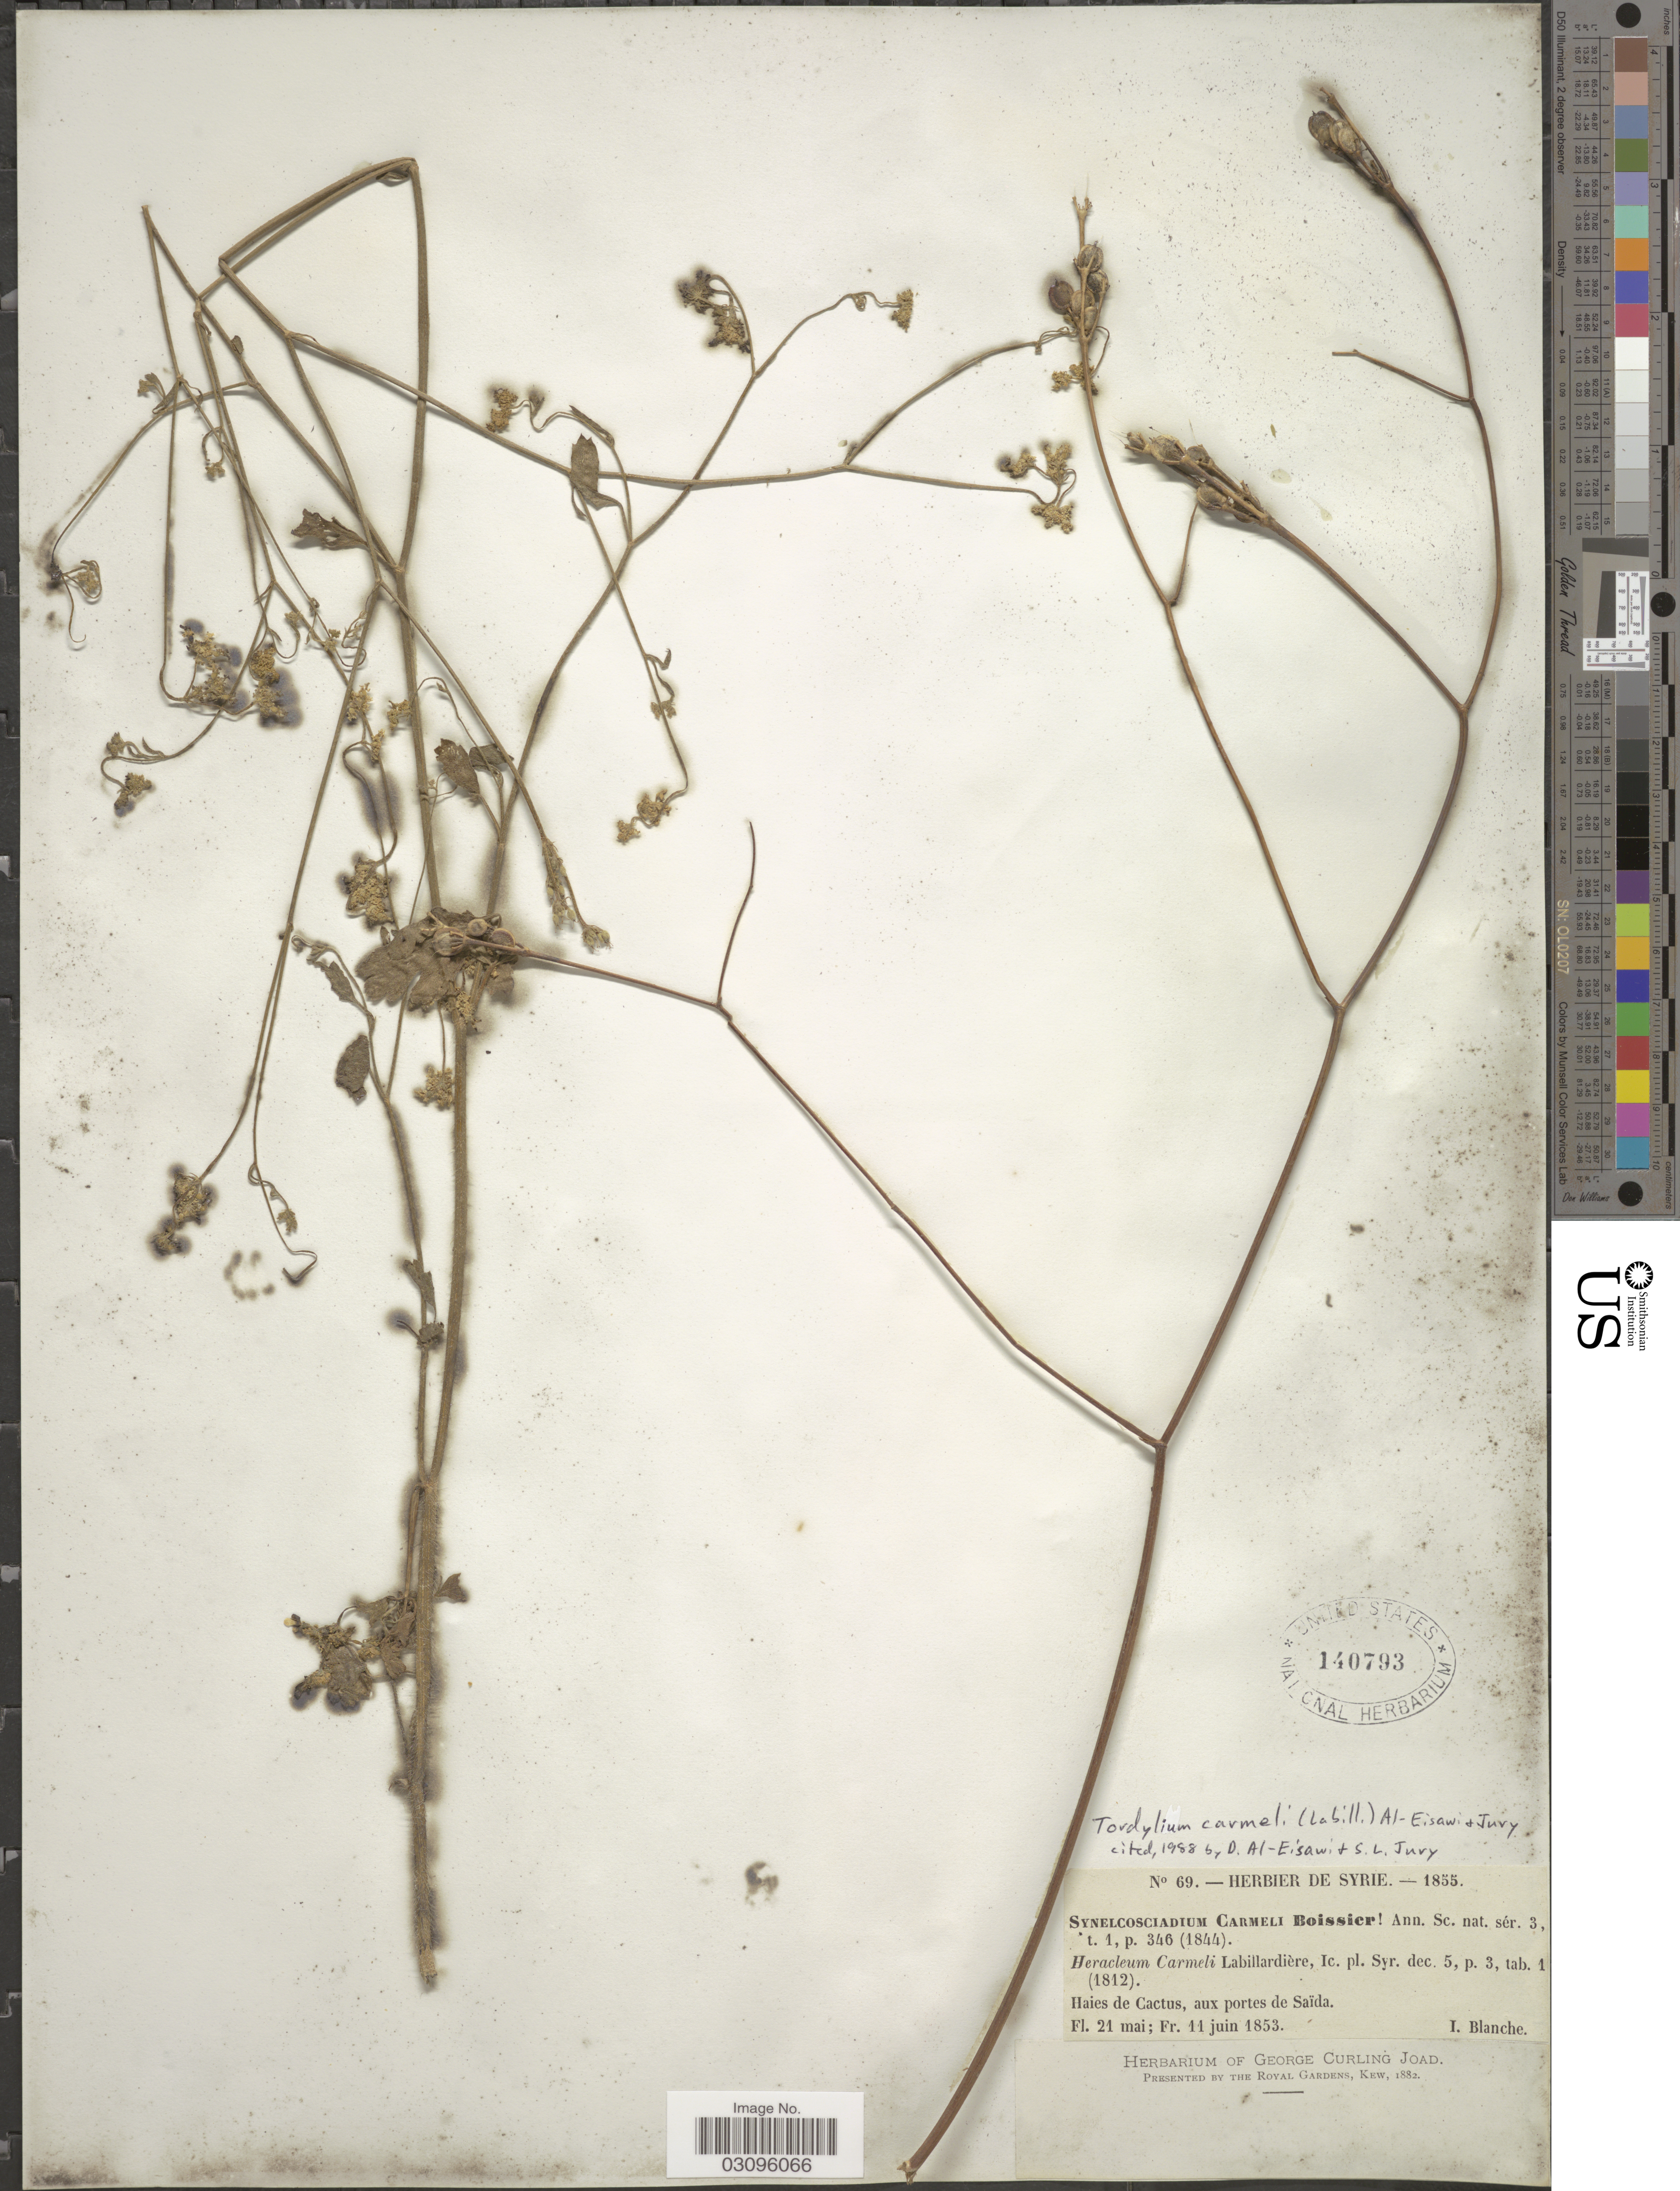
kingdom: Plantae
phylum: Tracheophyta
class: Magnoliopsida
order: Apiales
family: Apiaceae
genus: Tordylium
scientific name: Tordylium carmeli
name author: (Labill.) Al-Eisawi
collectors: I. Blanche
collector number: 69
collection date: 1853-05-21/1853-06-11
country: Syria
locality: Haies de Cactus, aux portes de Saïda.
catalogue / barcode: US 140793